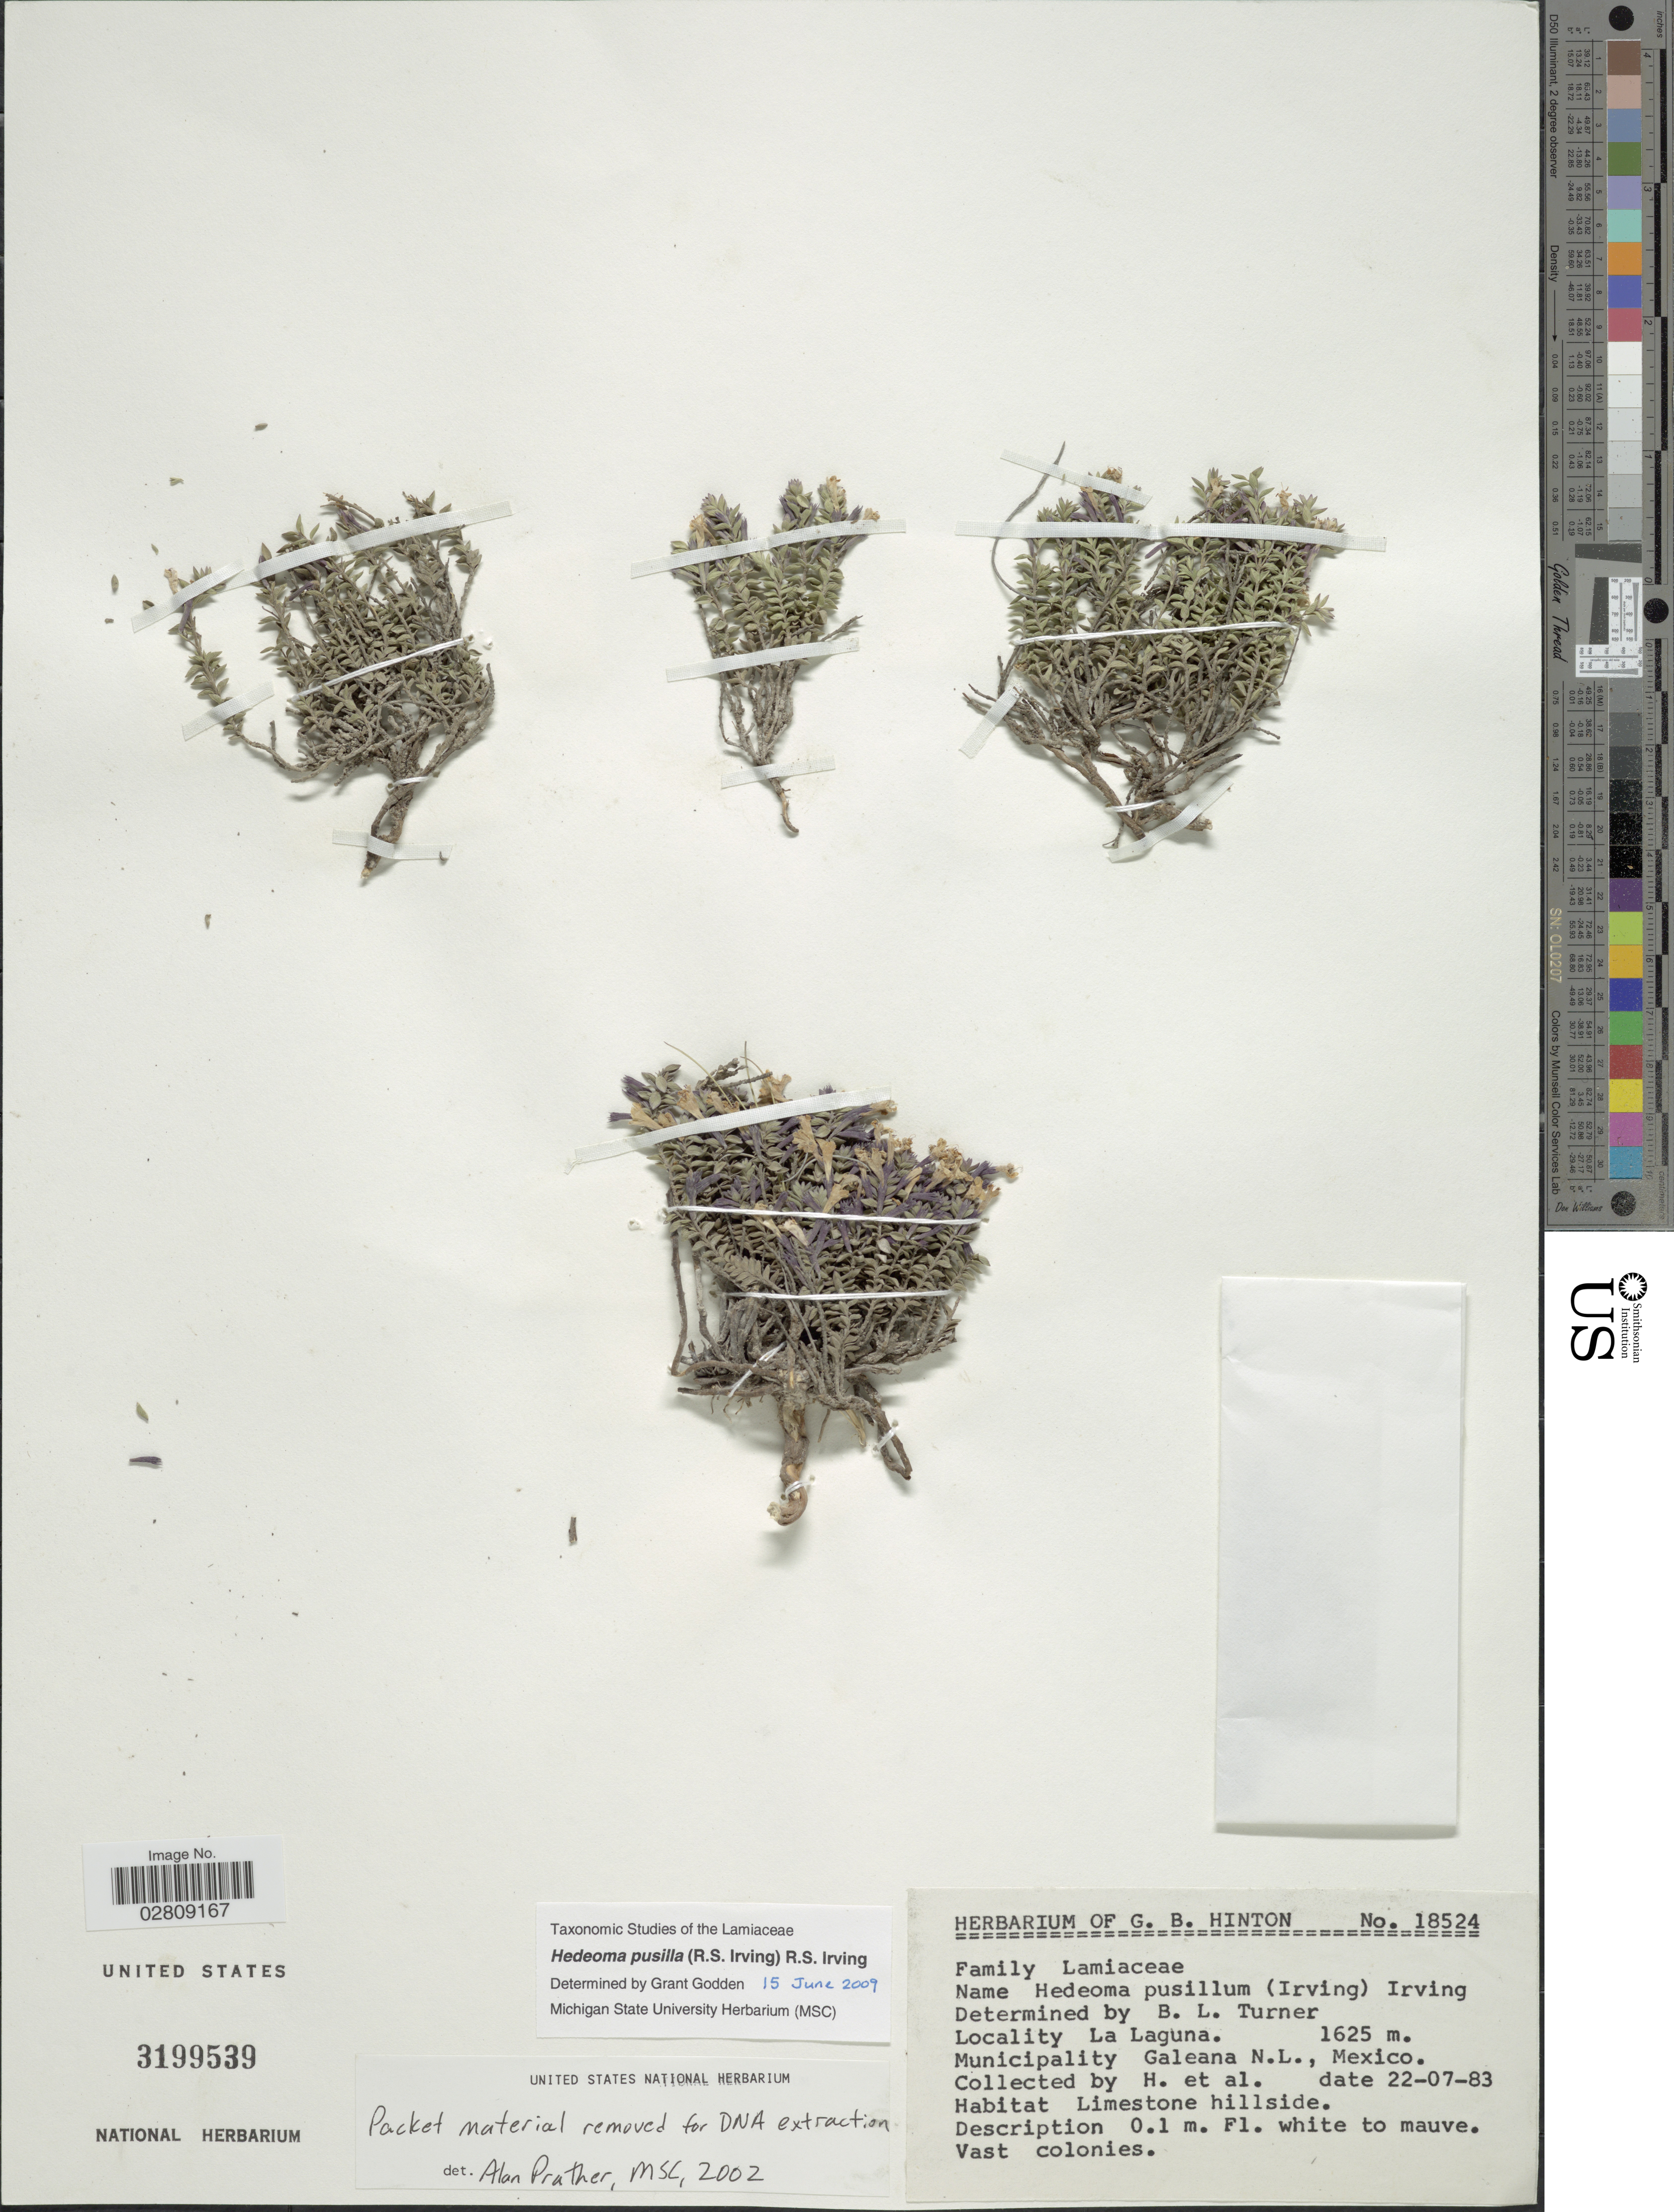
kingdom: Plantae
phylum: Tracheophyta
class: Magnoliopsida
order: Lamiales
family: Lamiaceae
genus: Hedeoma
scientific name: Hedeoma pusilla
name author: (R.S. Irving) R.S. Irving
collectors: G. B. Hinton & et al.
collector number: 18524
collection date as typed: Transcribed d/m/y: 22/7/83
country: Mexico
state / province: Nuevo León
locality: La Laguna, Municipality Galeana.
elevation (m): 1625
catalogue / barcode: US 3199539